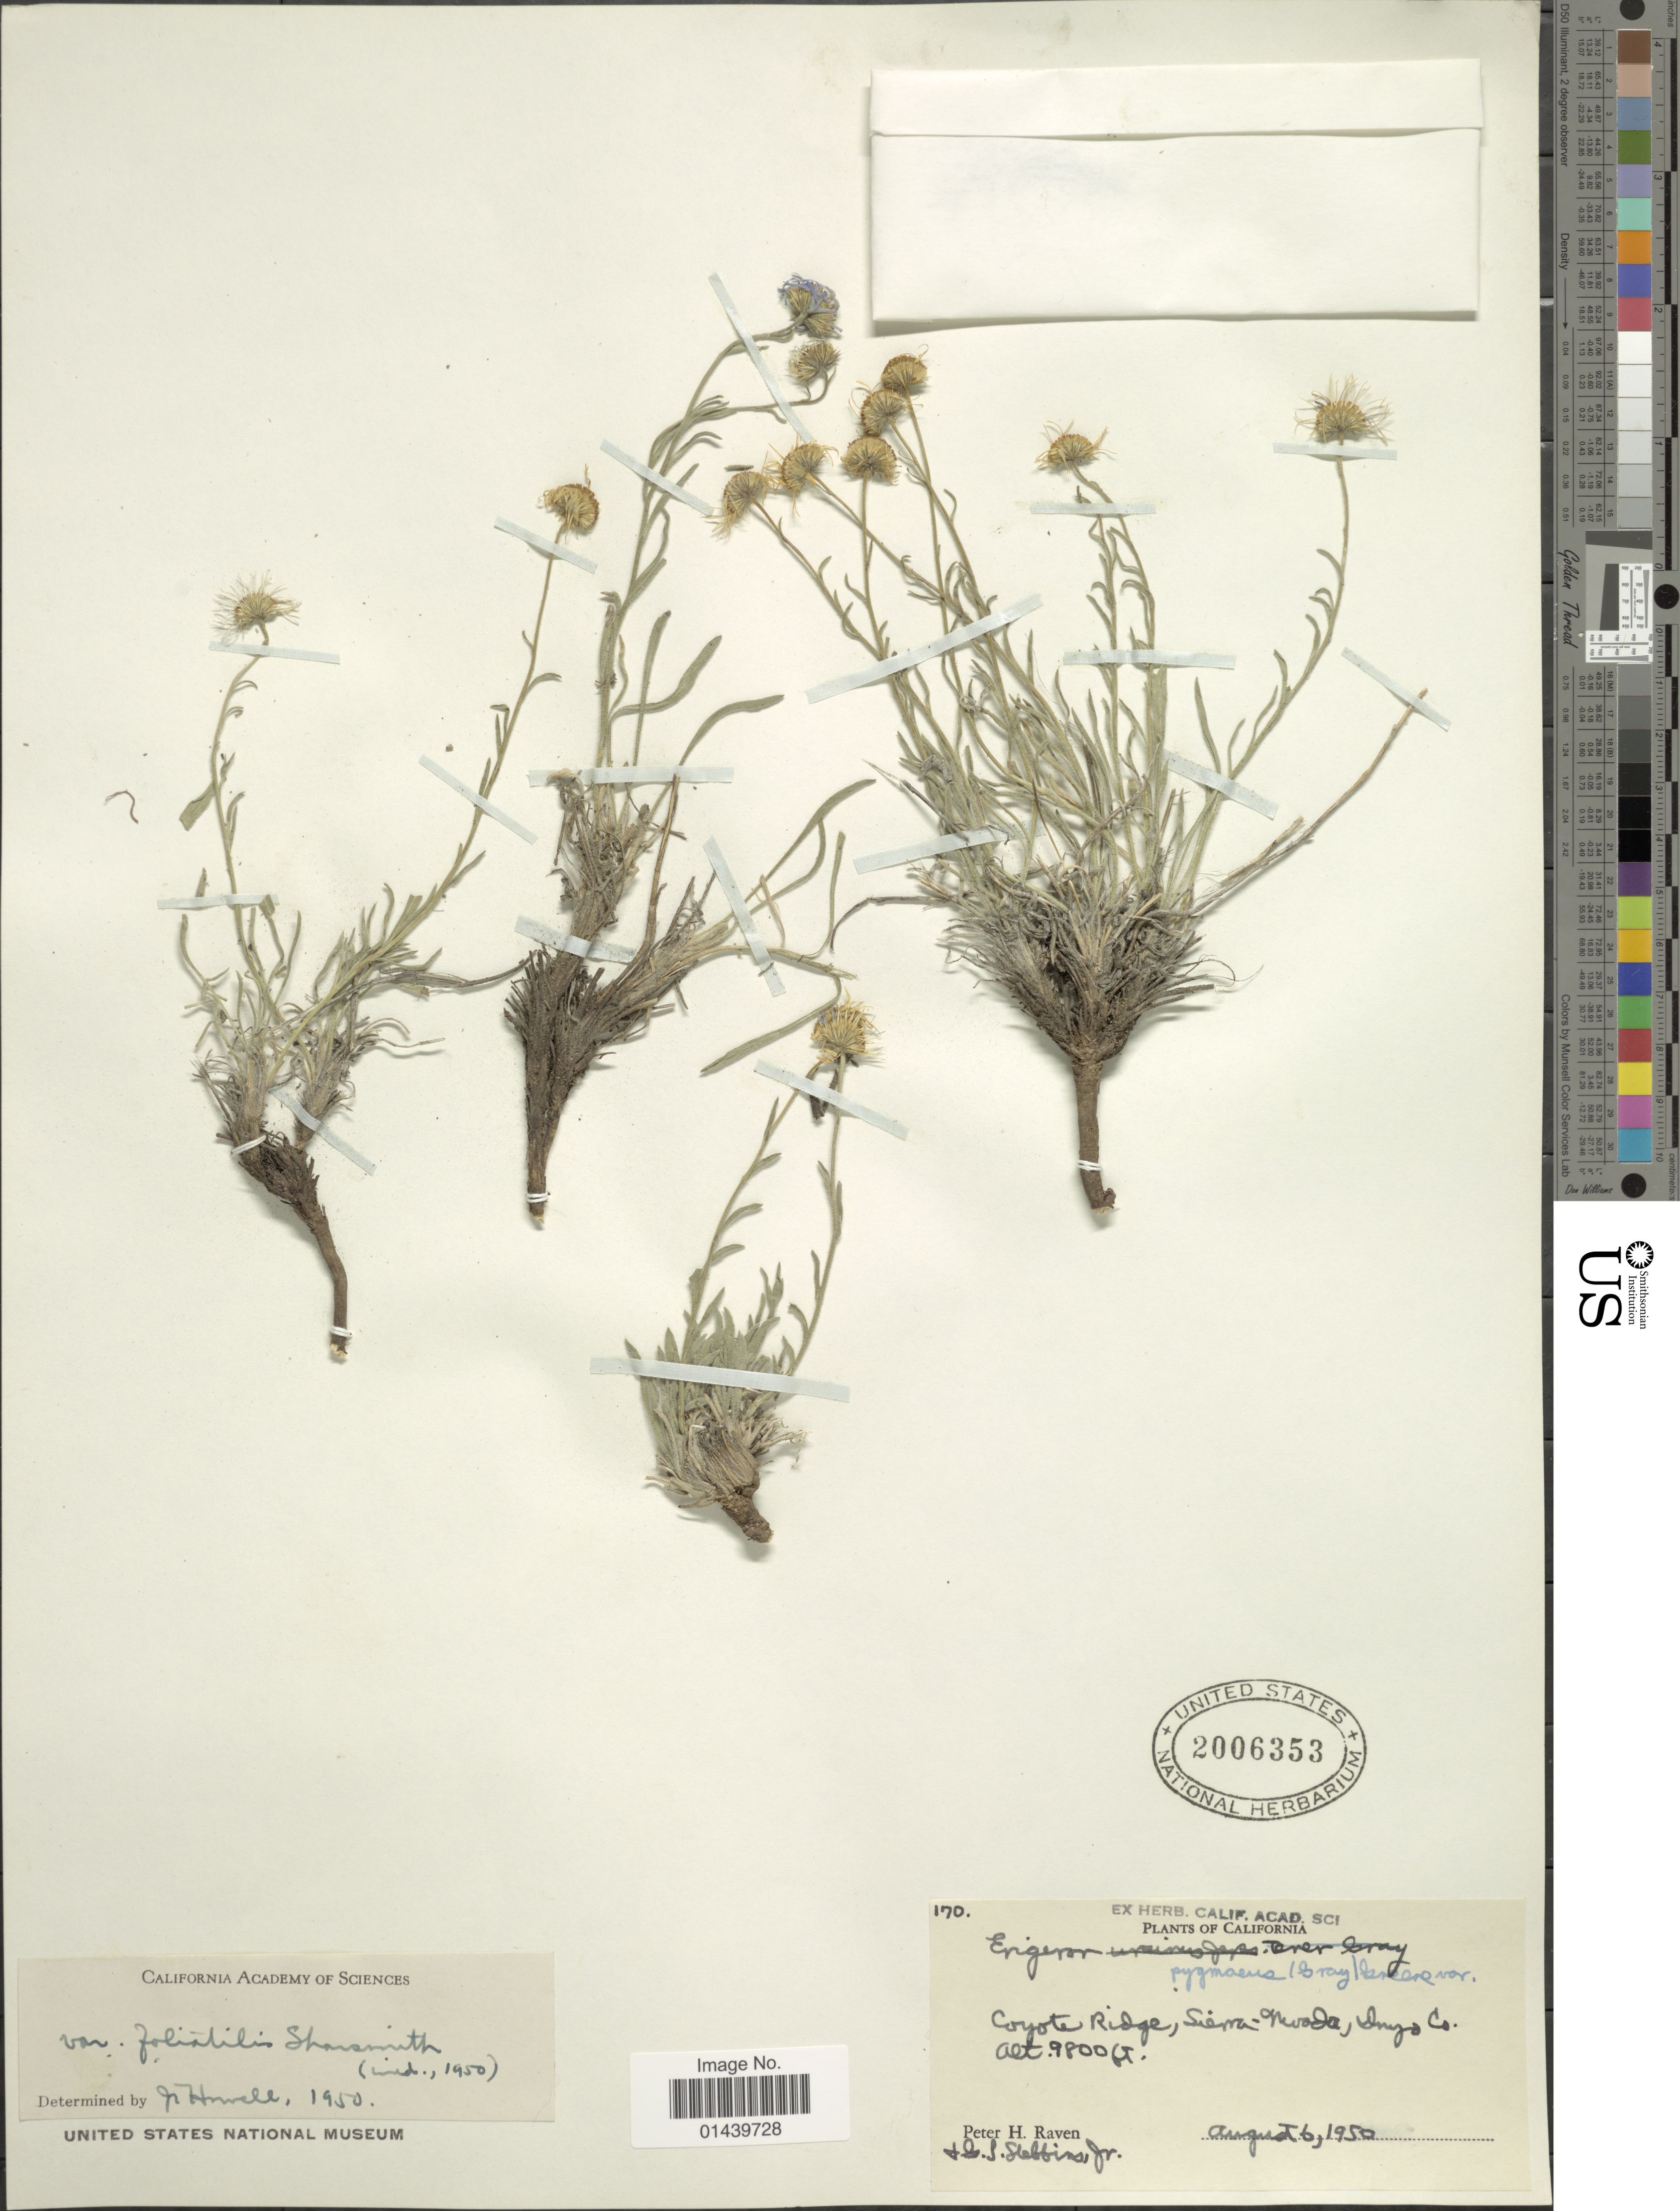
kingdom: Plantae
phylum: Tracheophyta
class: Magnoliopsida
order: Asterales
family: Asteraceae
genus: Erigeron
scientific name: Erigeron pygmaeus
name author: (A. Gray) Greene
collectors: P. Raven & G. L. Stebbins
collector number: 170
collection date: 1950-08-06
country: United States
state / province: California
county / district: Inyo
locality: Coyote Ridge, Sierra Nevada, Inyo Co.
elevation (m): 2987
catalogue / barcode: US 2006353